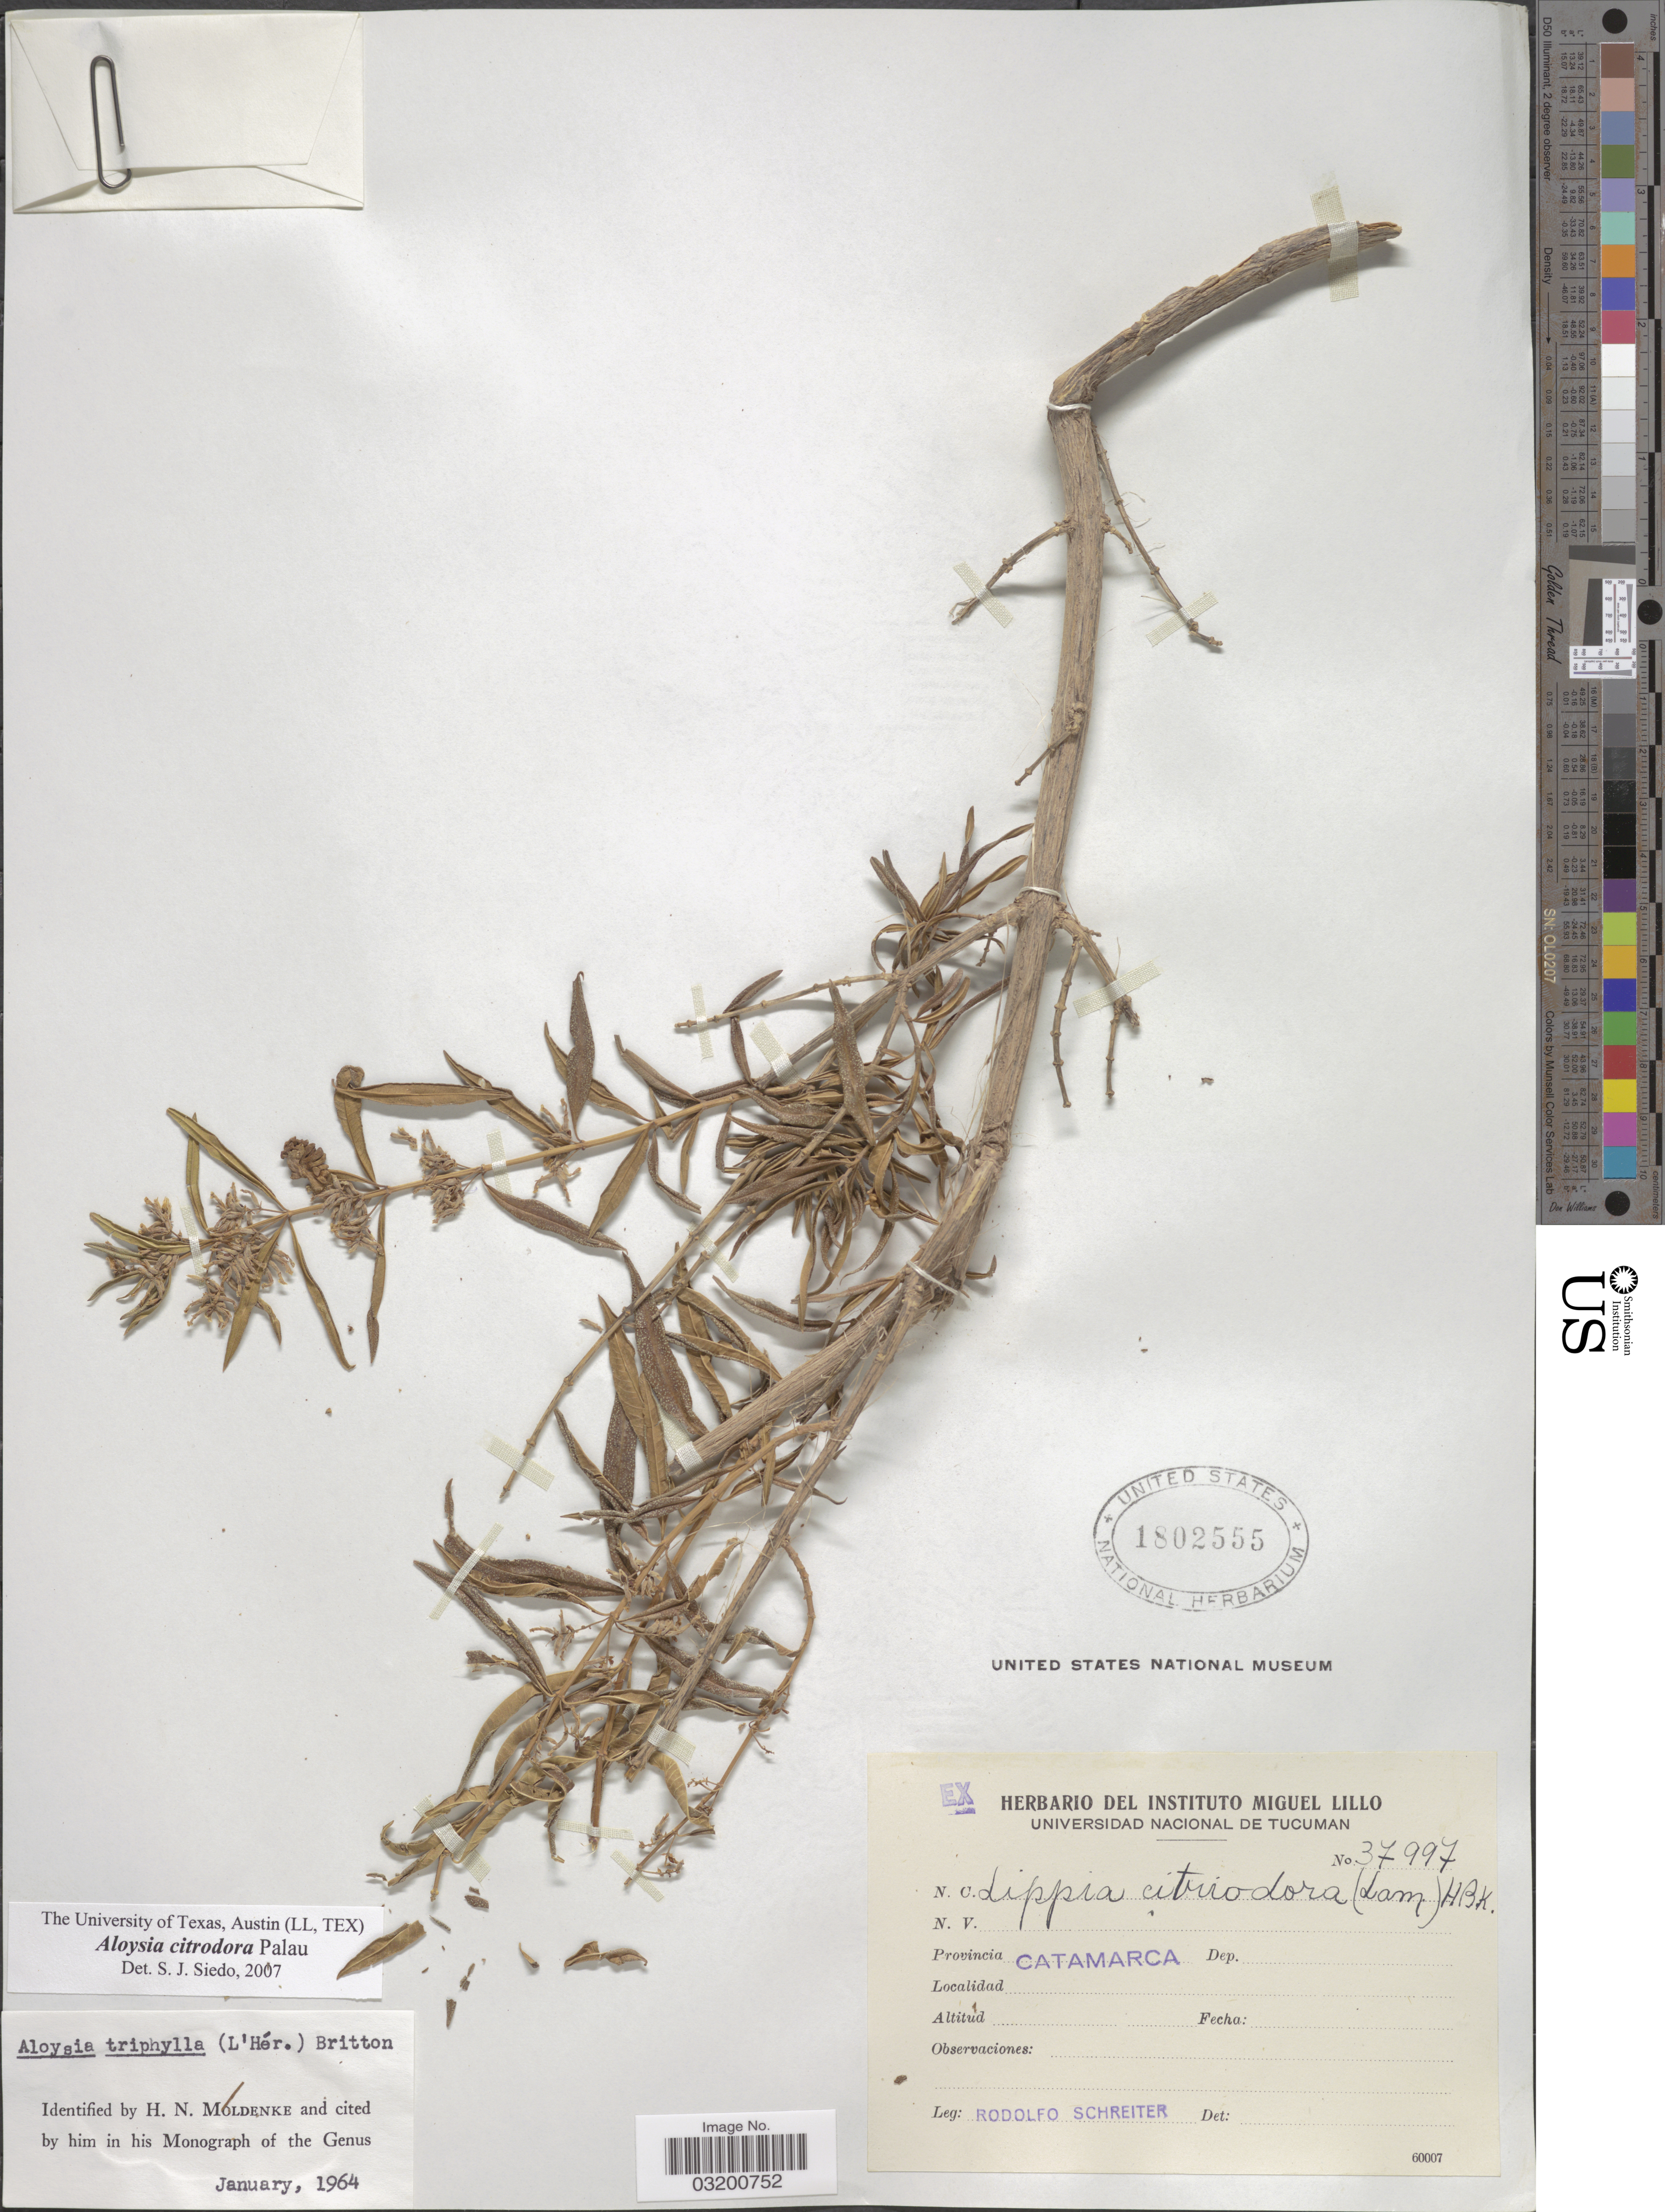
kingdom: Plantae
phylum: Tracheophyta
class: Magnoliopsida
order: Lamiales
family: Verbenaceae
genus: Aloysia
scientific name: Aloysia citrodora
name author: Paláu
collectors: R. Schreiter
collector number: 37997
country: Argentina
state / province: Catamarca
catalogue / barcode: US 1802555